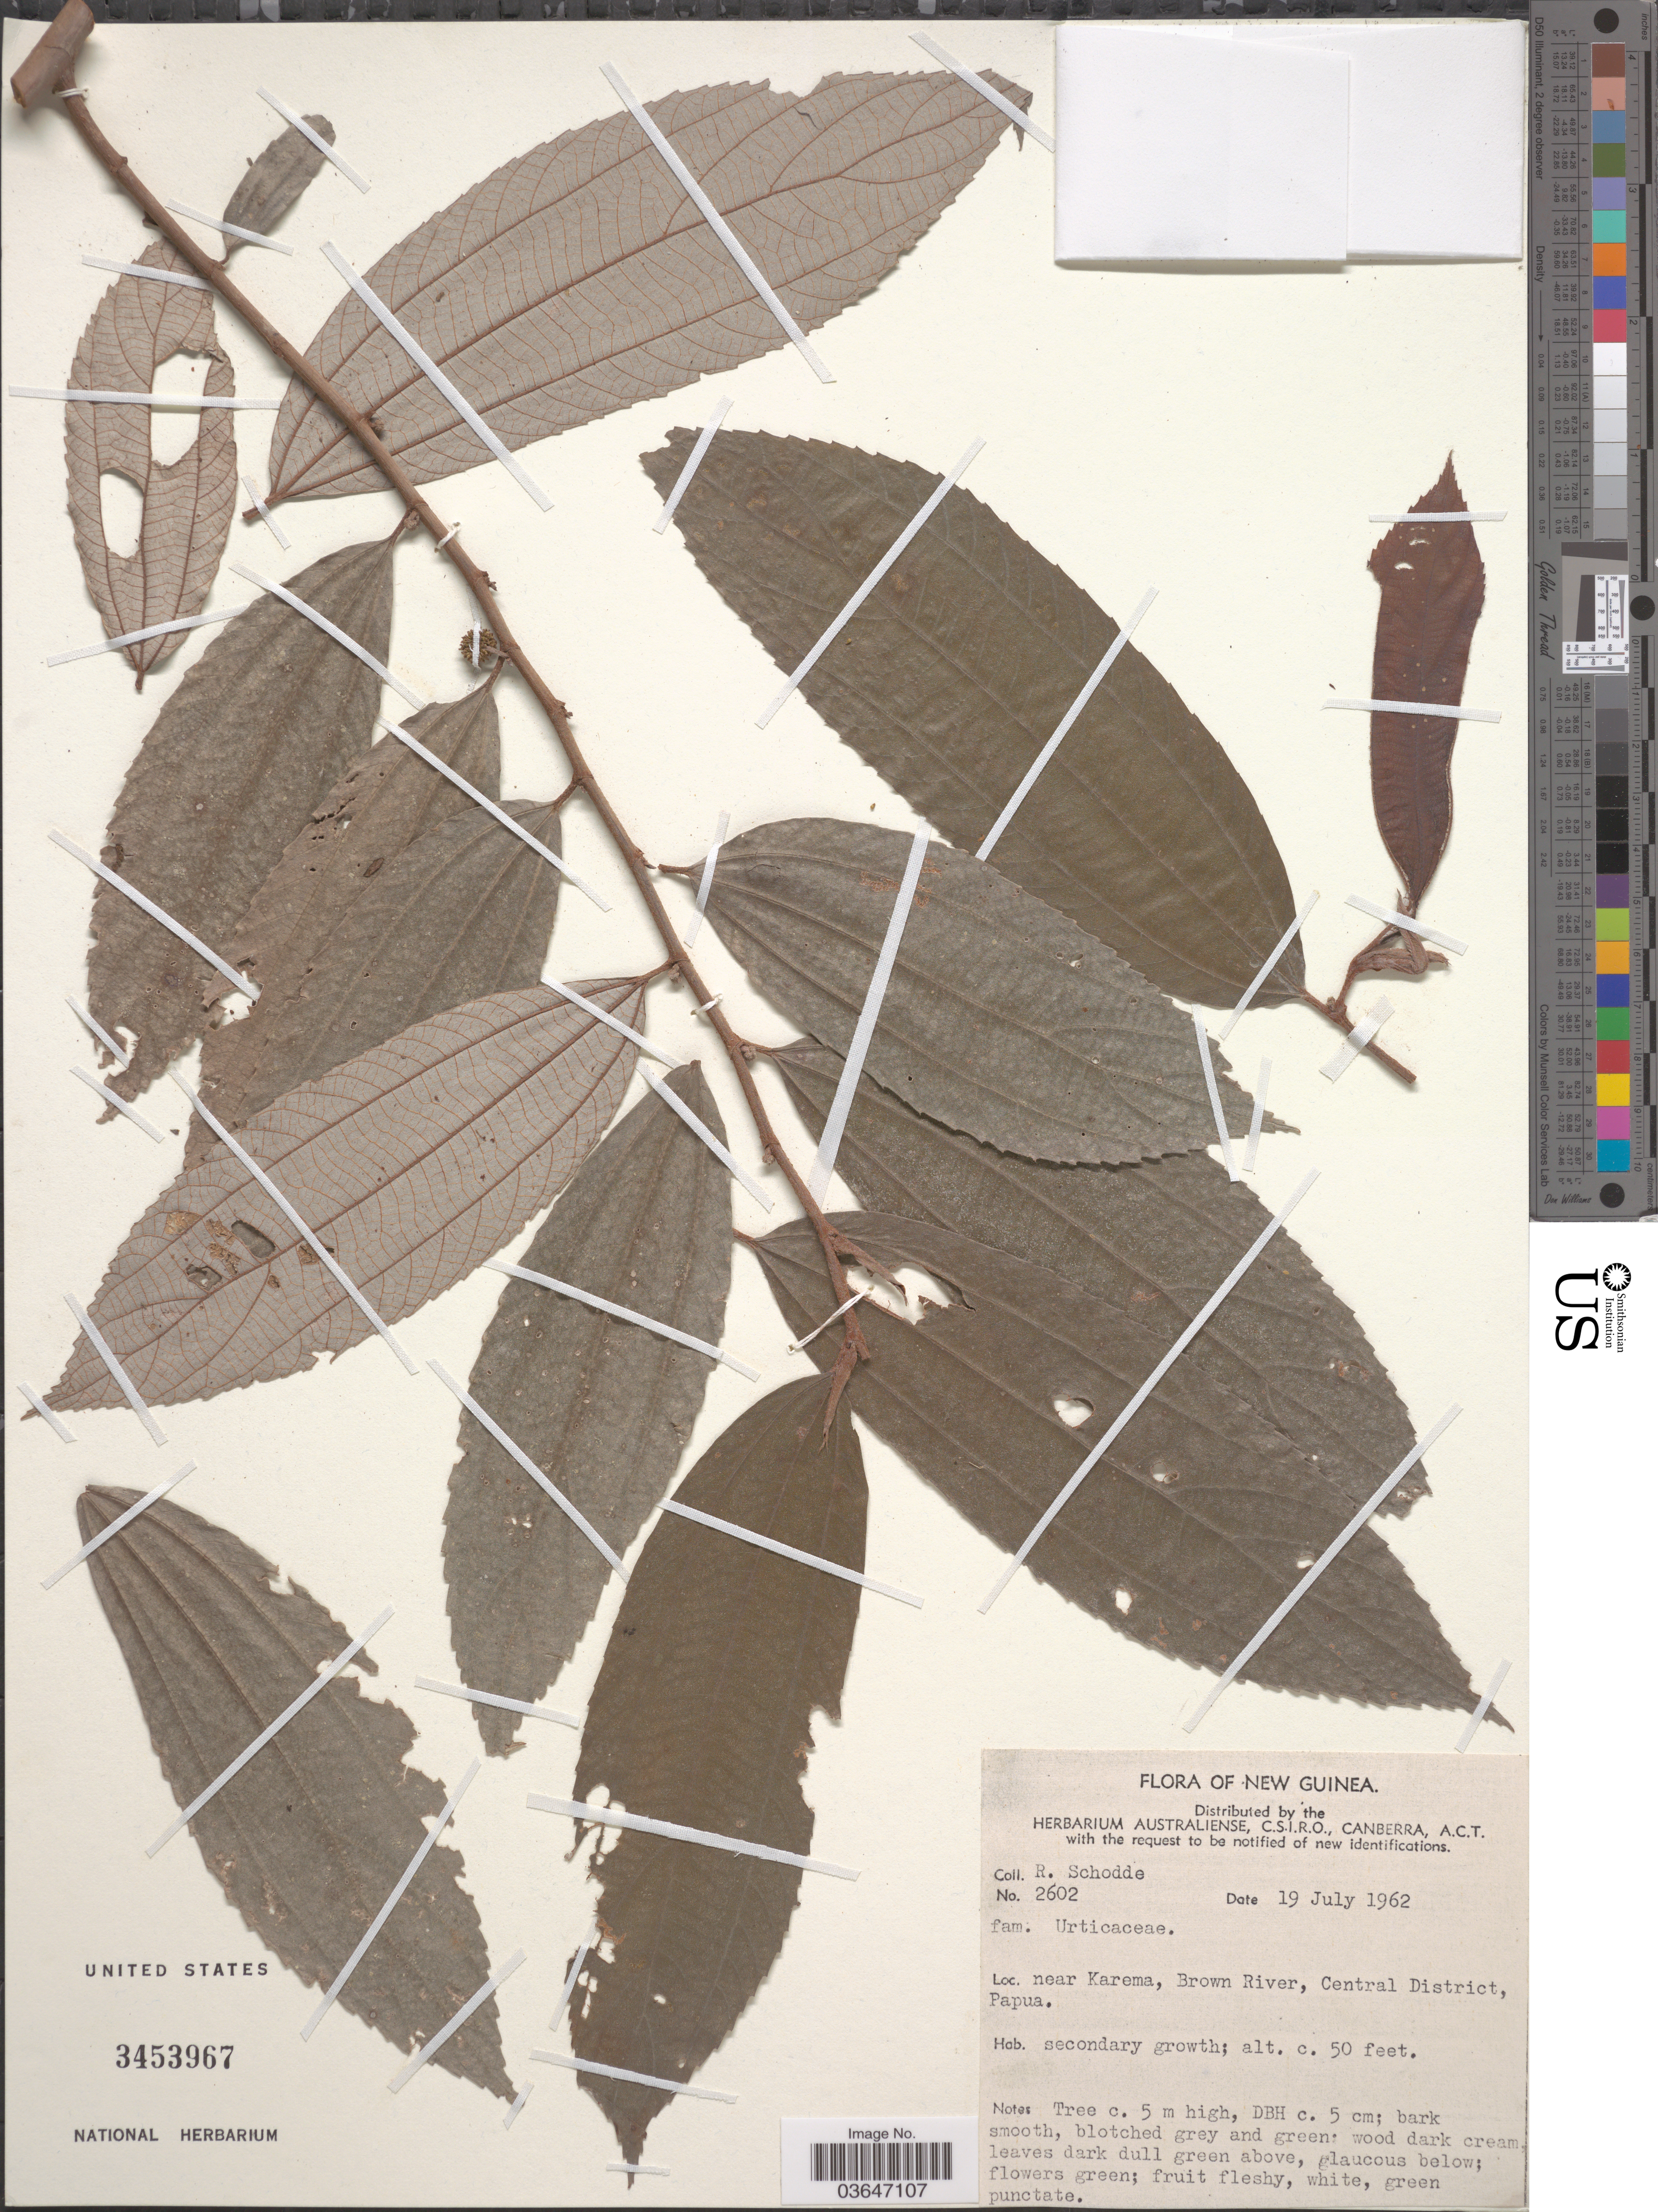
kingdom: Plantae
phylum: Tracheophyta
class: Magnoliopsida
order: Proteales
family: Proteaceae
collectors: R. Schodde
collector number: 2602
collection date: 1962-07-19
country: Papua New Guinea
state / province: Central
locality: New Guinea. Near Karema, Brown River, Central District, Papua.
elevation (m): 15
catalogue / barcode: US 3453967